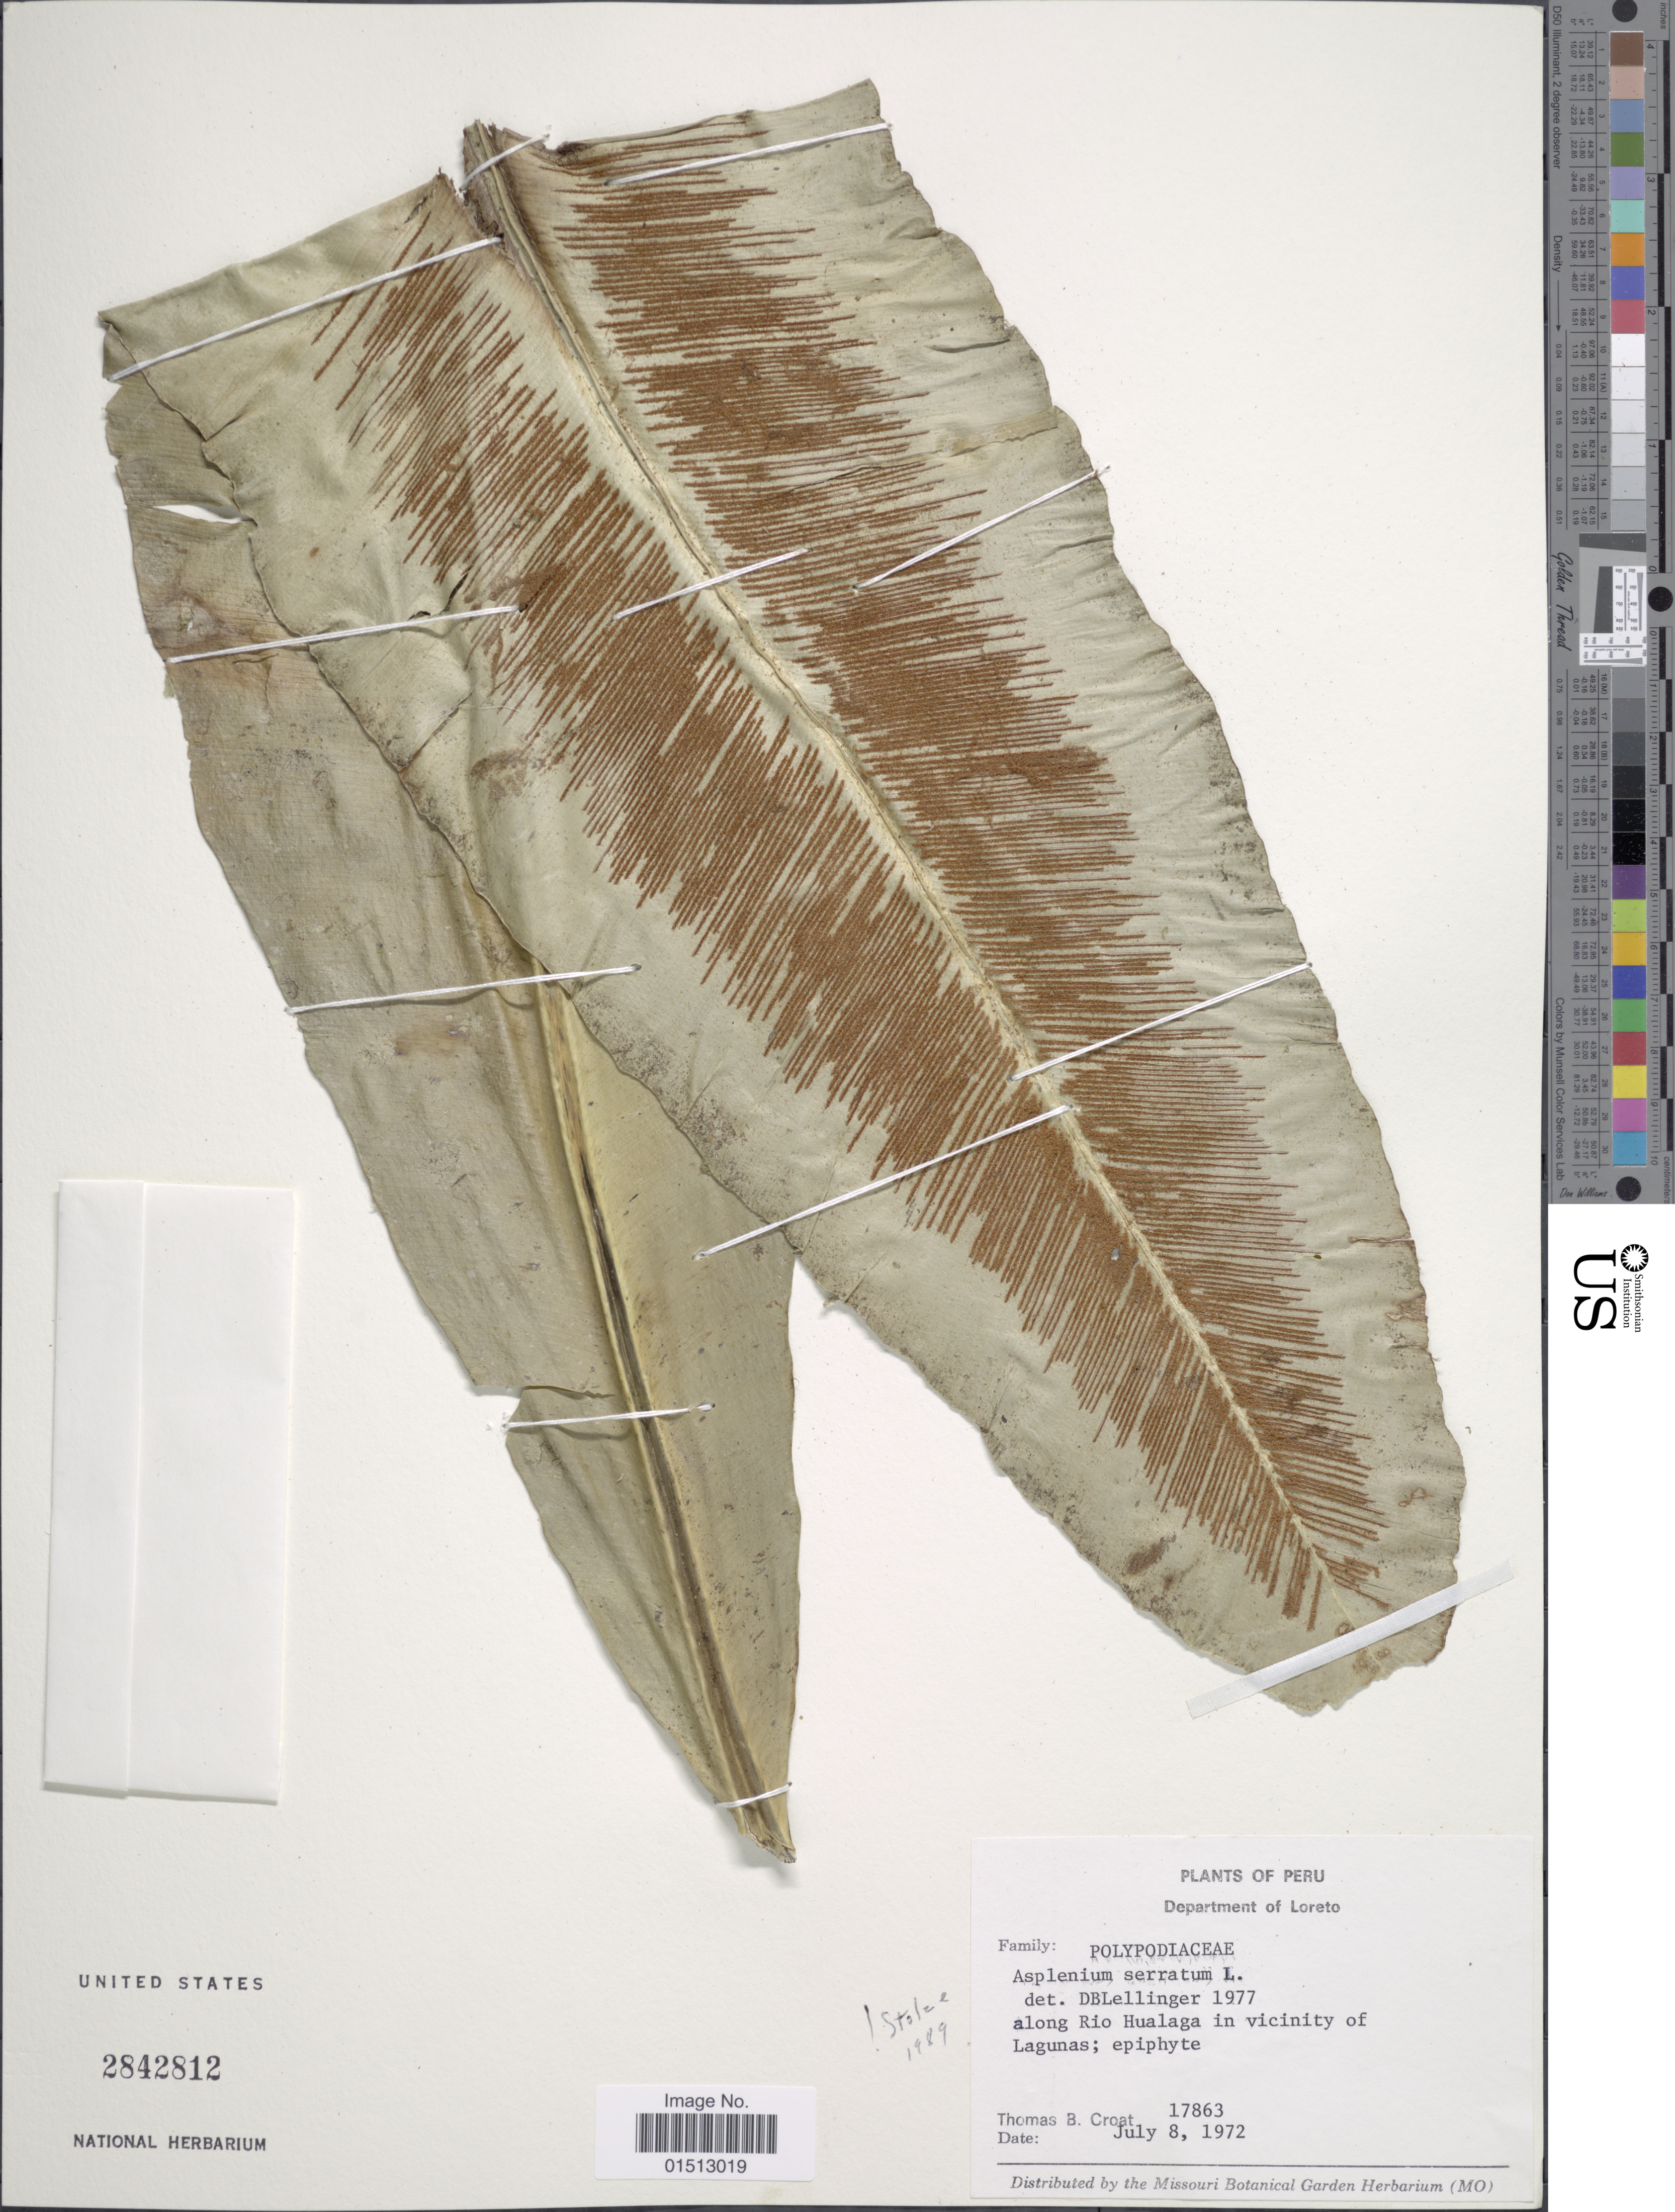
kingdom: Plantae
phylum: Tracheophyta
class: Polypodiopsida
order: Polypodiales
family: Aspleniaceae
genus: Asplenium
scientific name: Asplenium serratum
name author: L.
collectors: T. B. Croat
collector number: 17863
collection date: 1972-07-08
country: Peru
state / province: Loreto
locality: Peru, Department of Loreto, along Rio Hualaga in vicinity of Lagunas.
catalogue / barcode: US 2842812